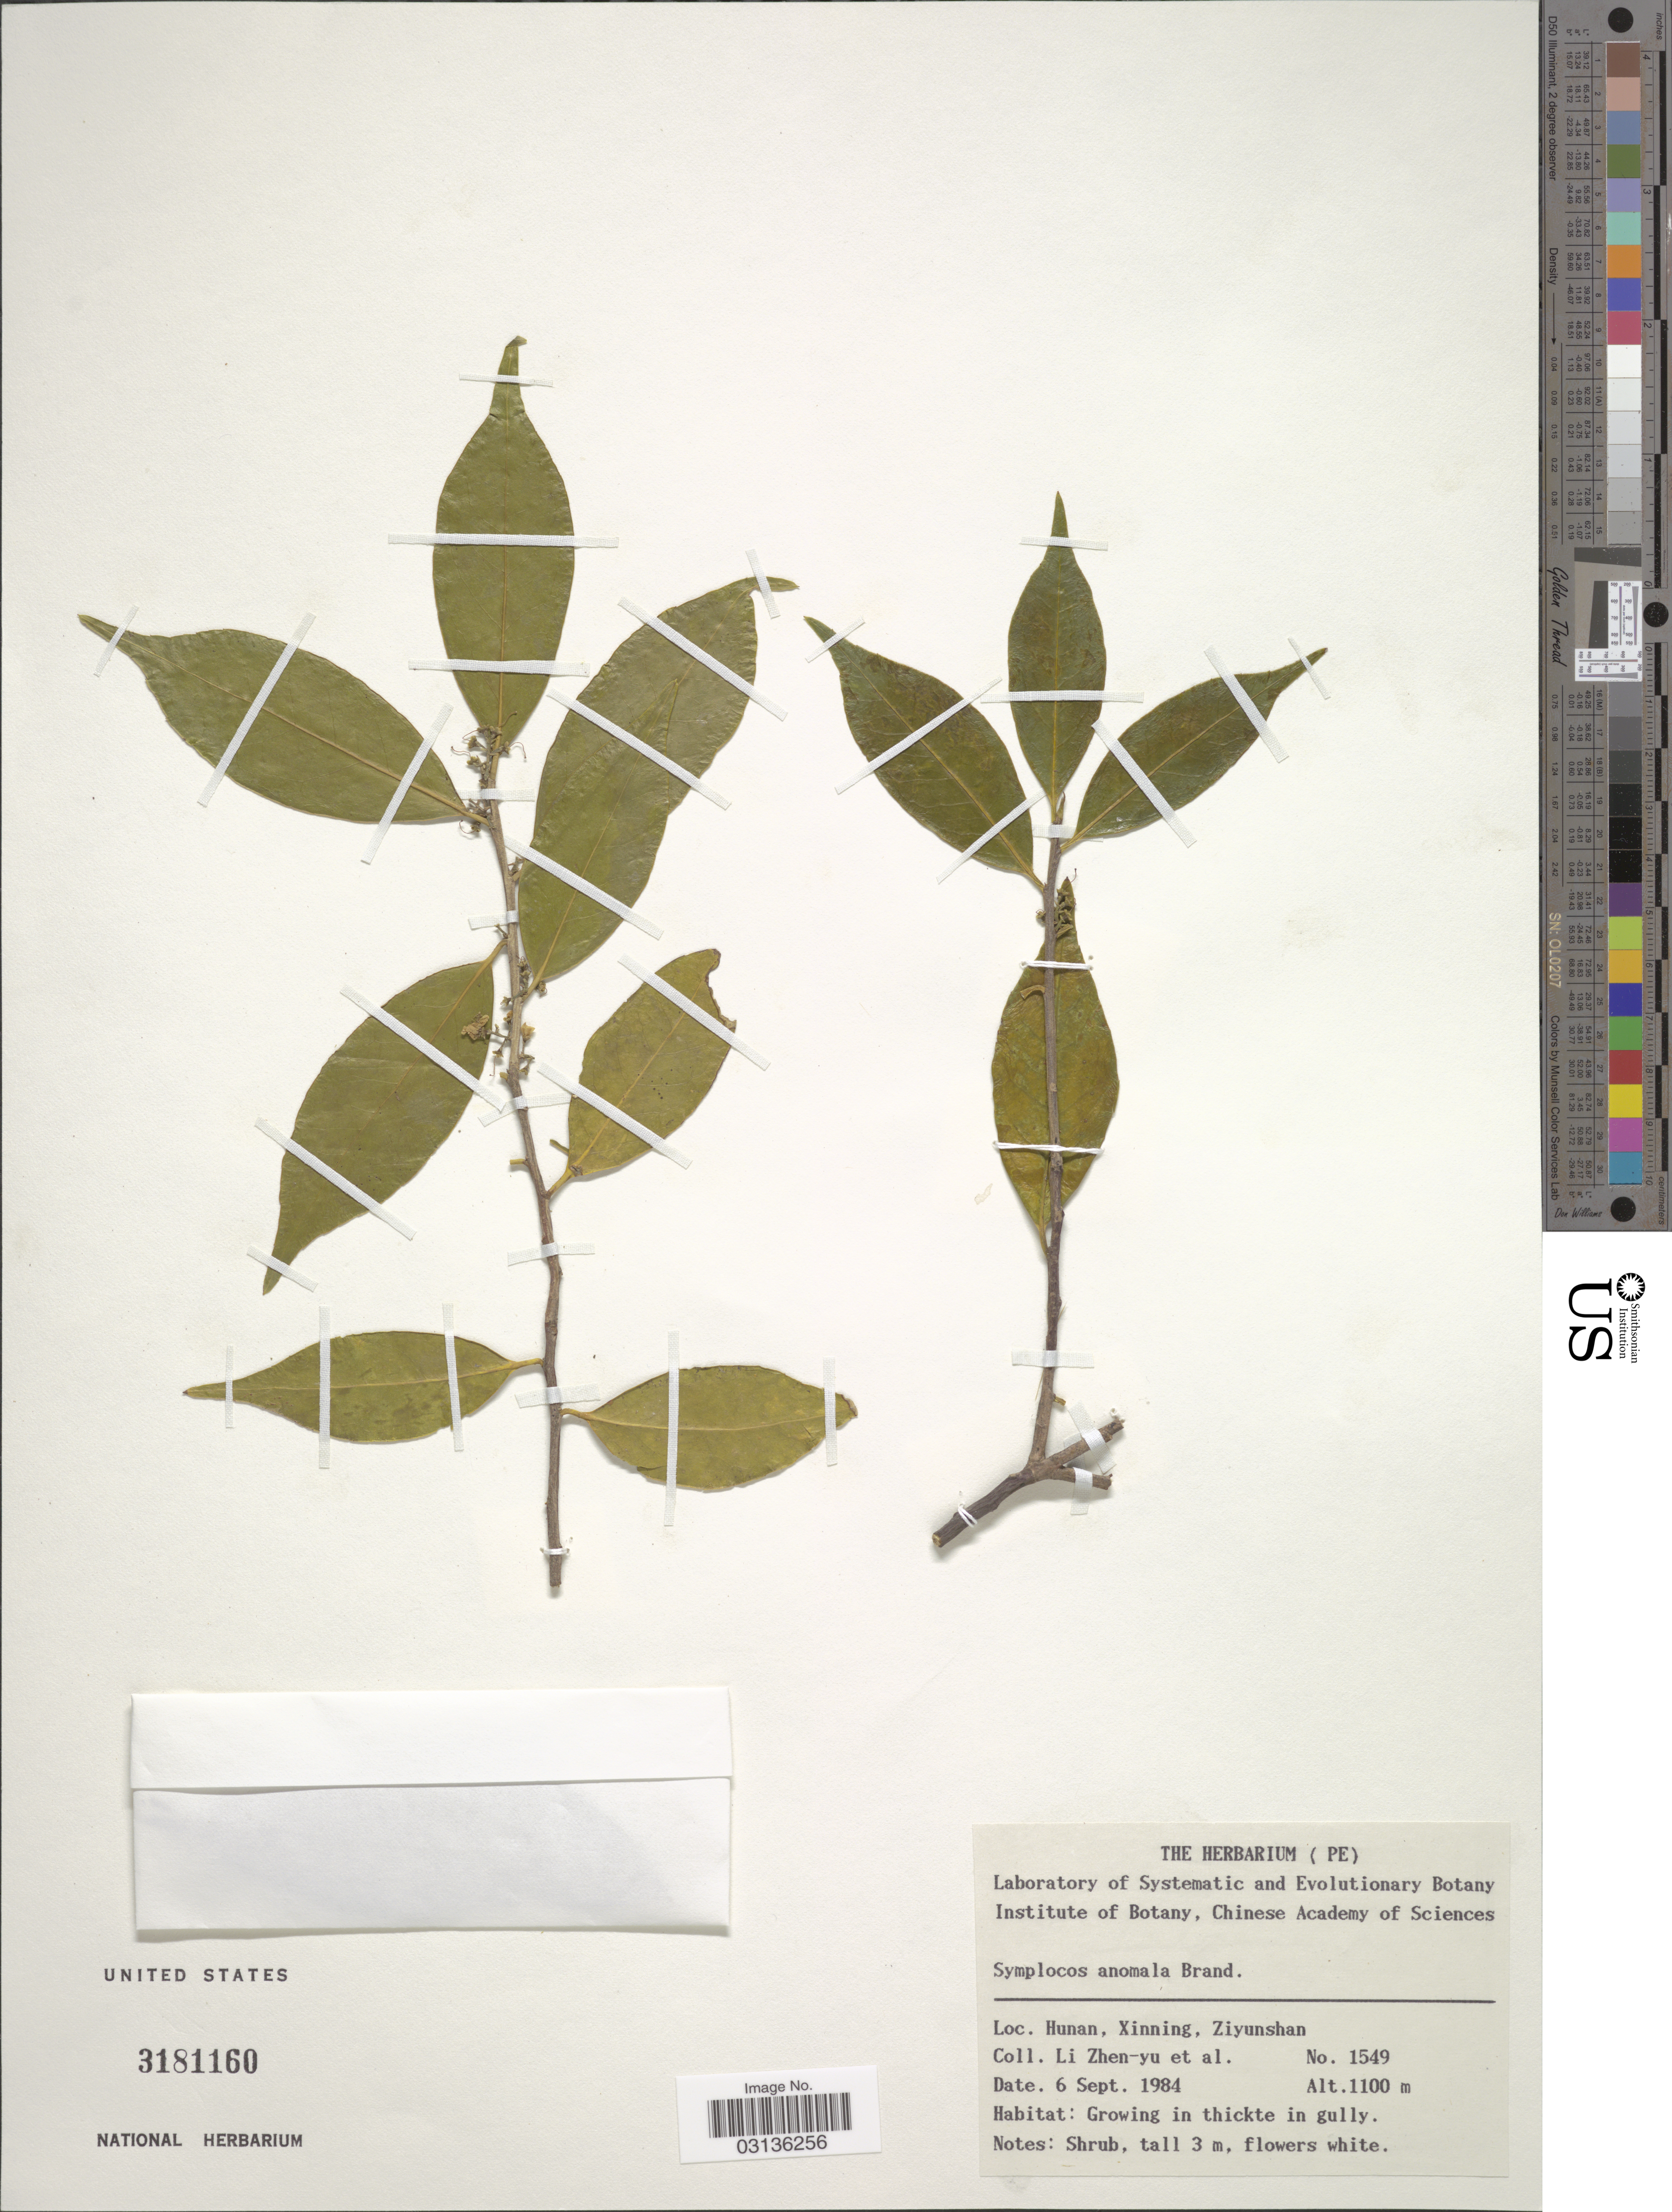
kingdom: Plantae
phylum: Tracheophyta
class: Magnoliopsida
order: Ericales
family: Symplocaceae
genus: Symplocos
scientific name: Symplocos anomala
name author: Brand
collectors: Z. Y. Li & et al.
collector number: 1549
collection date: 1984-09-06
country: China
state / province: Hunan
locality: Hunan, Xinning, Ziyunshan.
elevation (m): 1100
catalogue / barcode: US 3181160